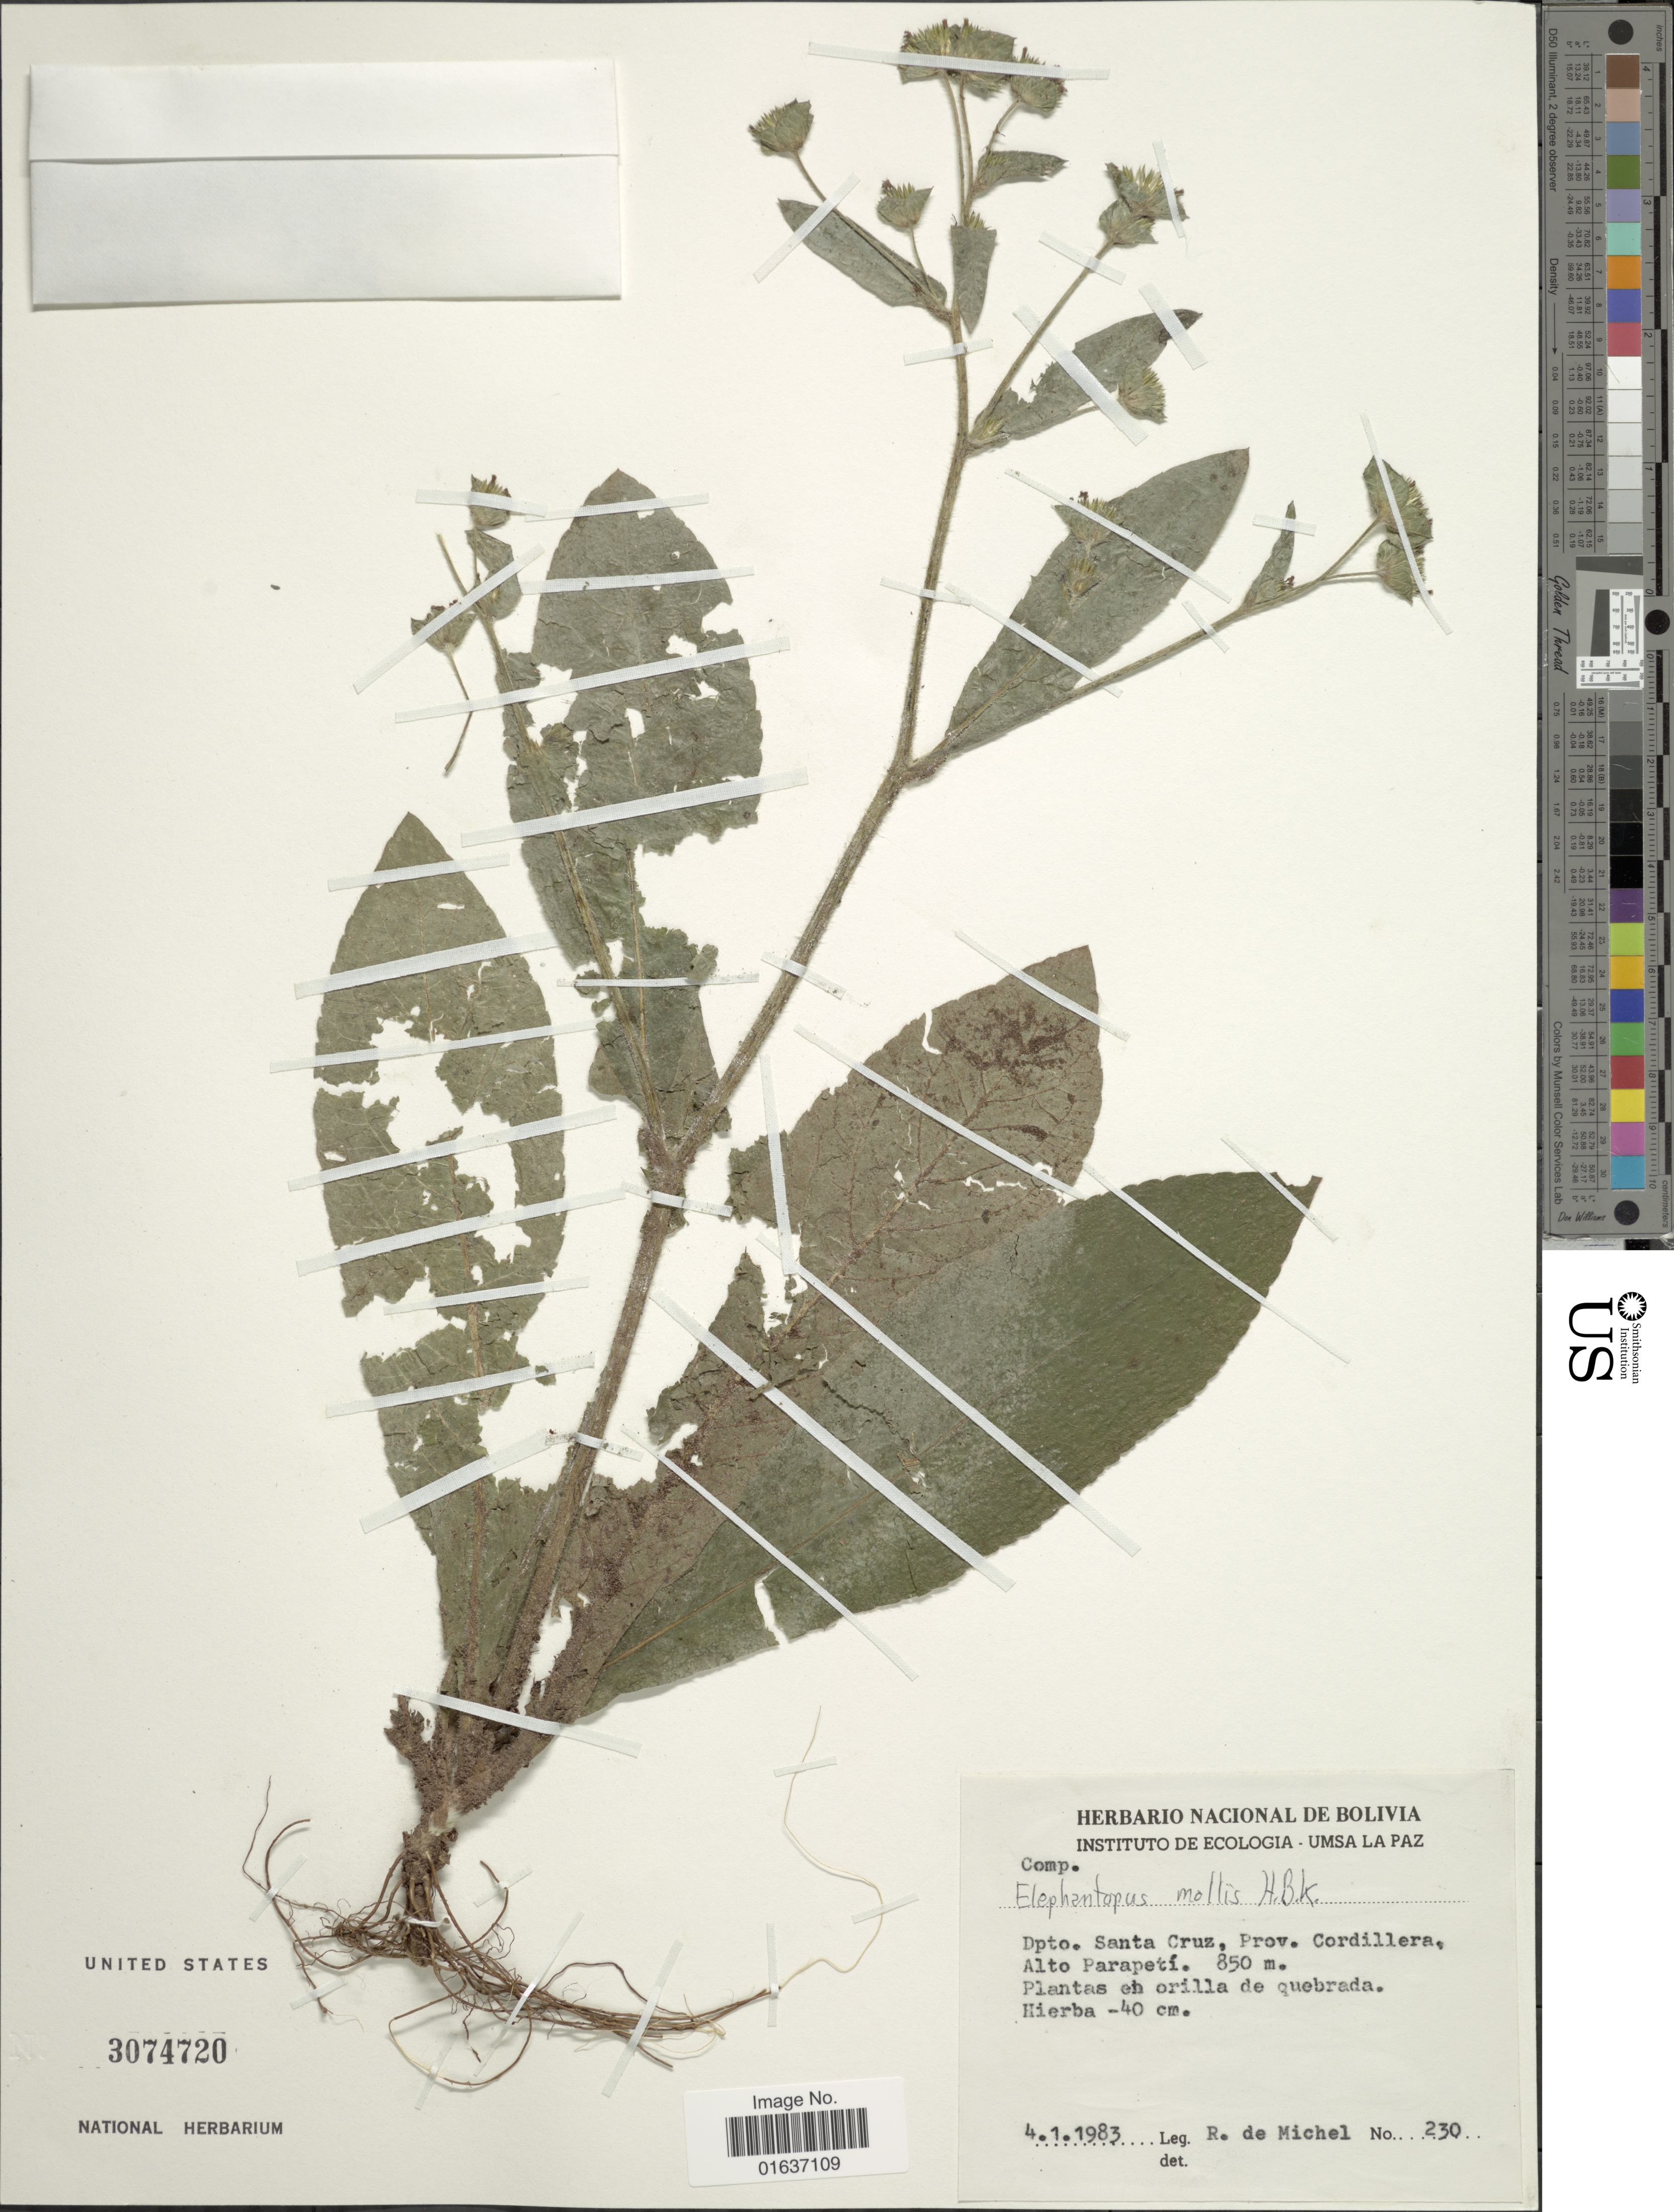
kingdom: Plantae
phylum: Tracheophyta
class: Magnoliopsida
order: Asterales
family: Asteraceae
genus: Elephantopus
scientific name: Elephantopus mollis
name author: Kunth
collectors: R. d. Michel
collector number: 230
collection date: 1983-01-04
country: Bolivia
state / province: Santa Cruz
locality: Prov. Cordillera, Alta Parapetí, plantas en orilla de quebrada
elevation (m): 850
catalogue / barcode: US 3074720